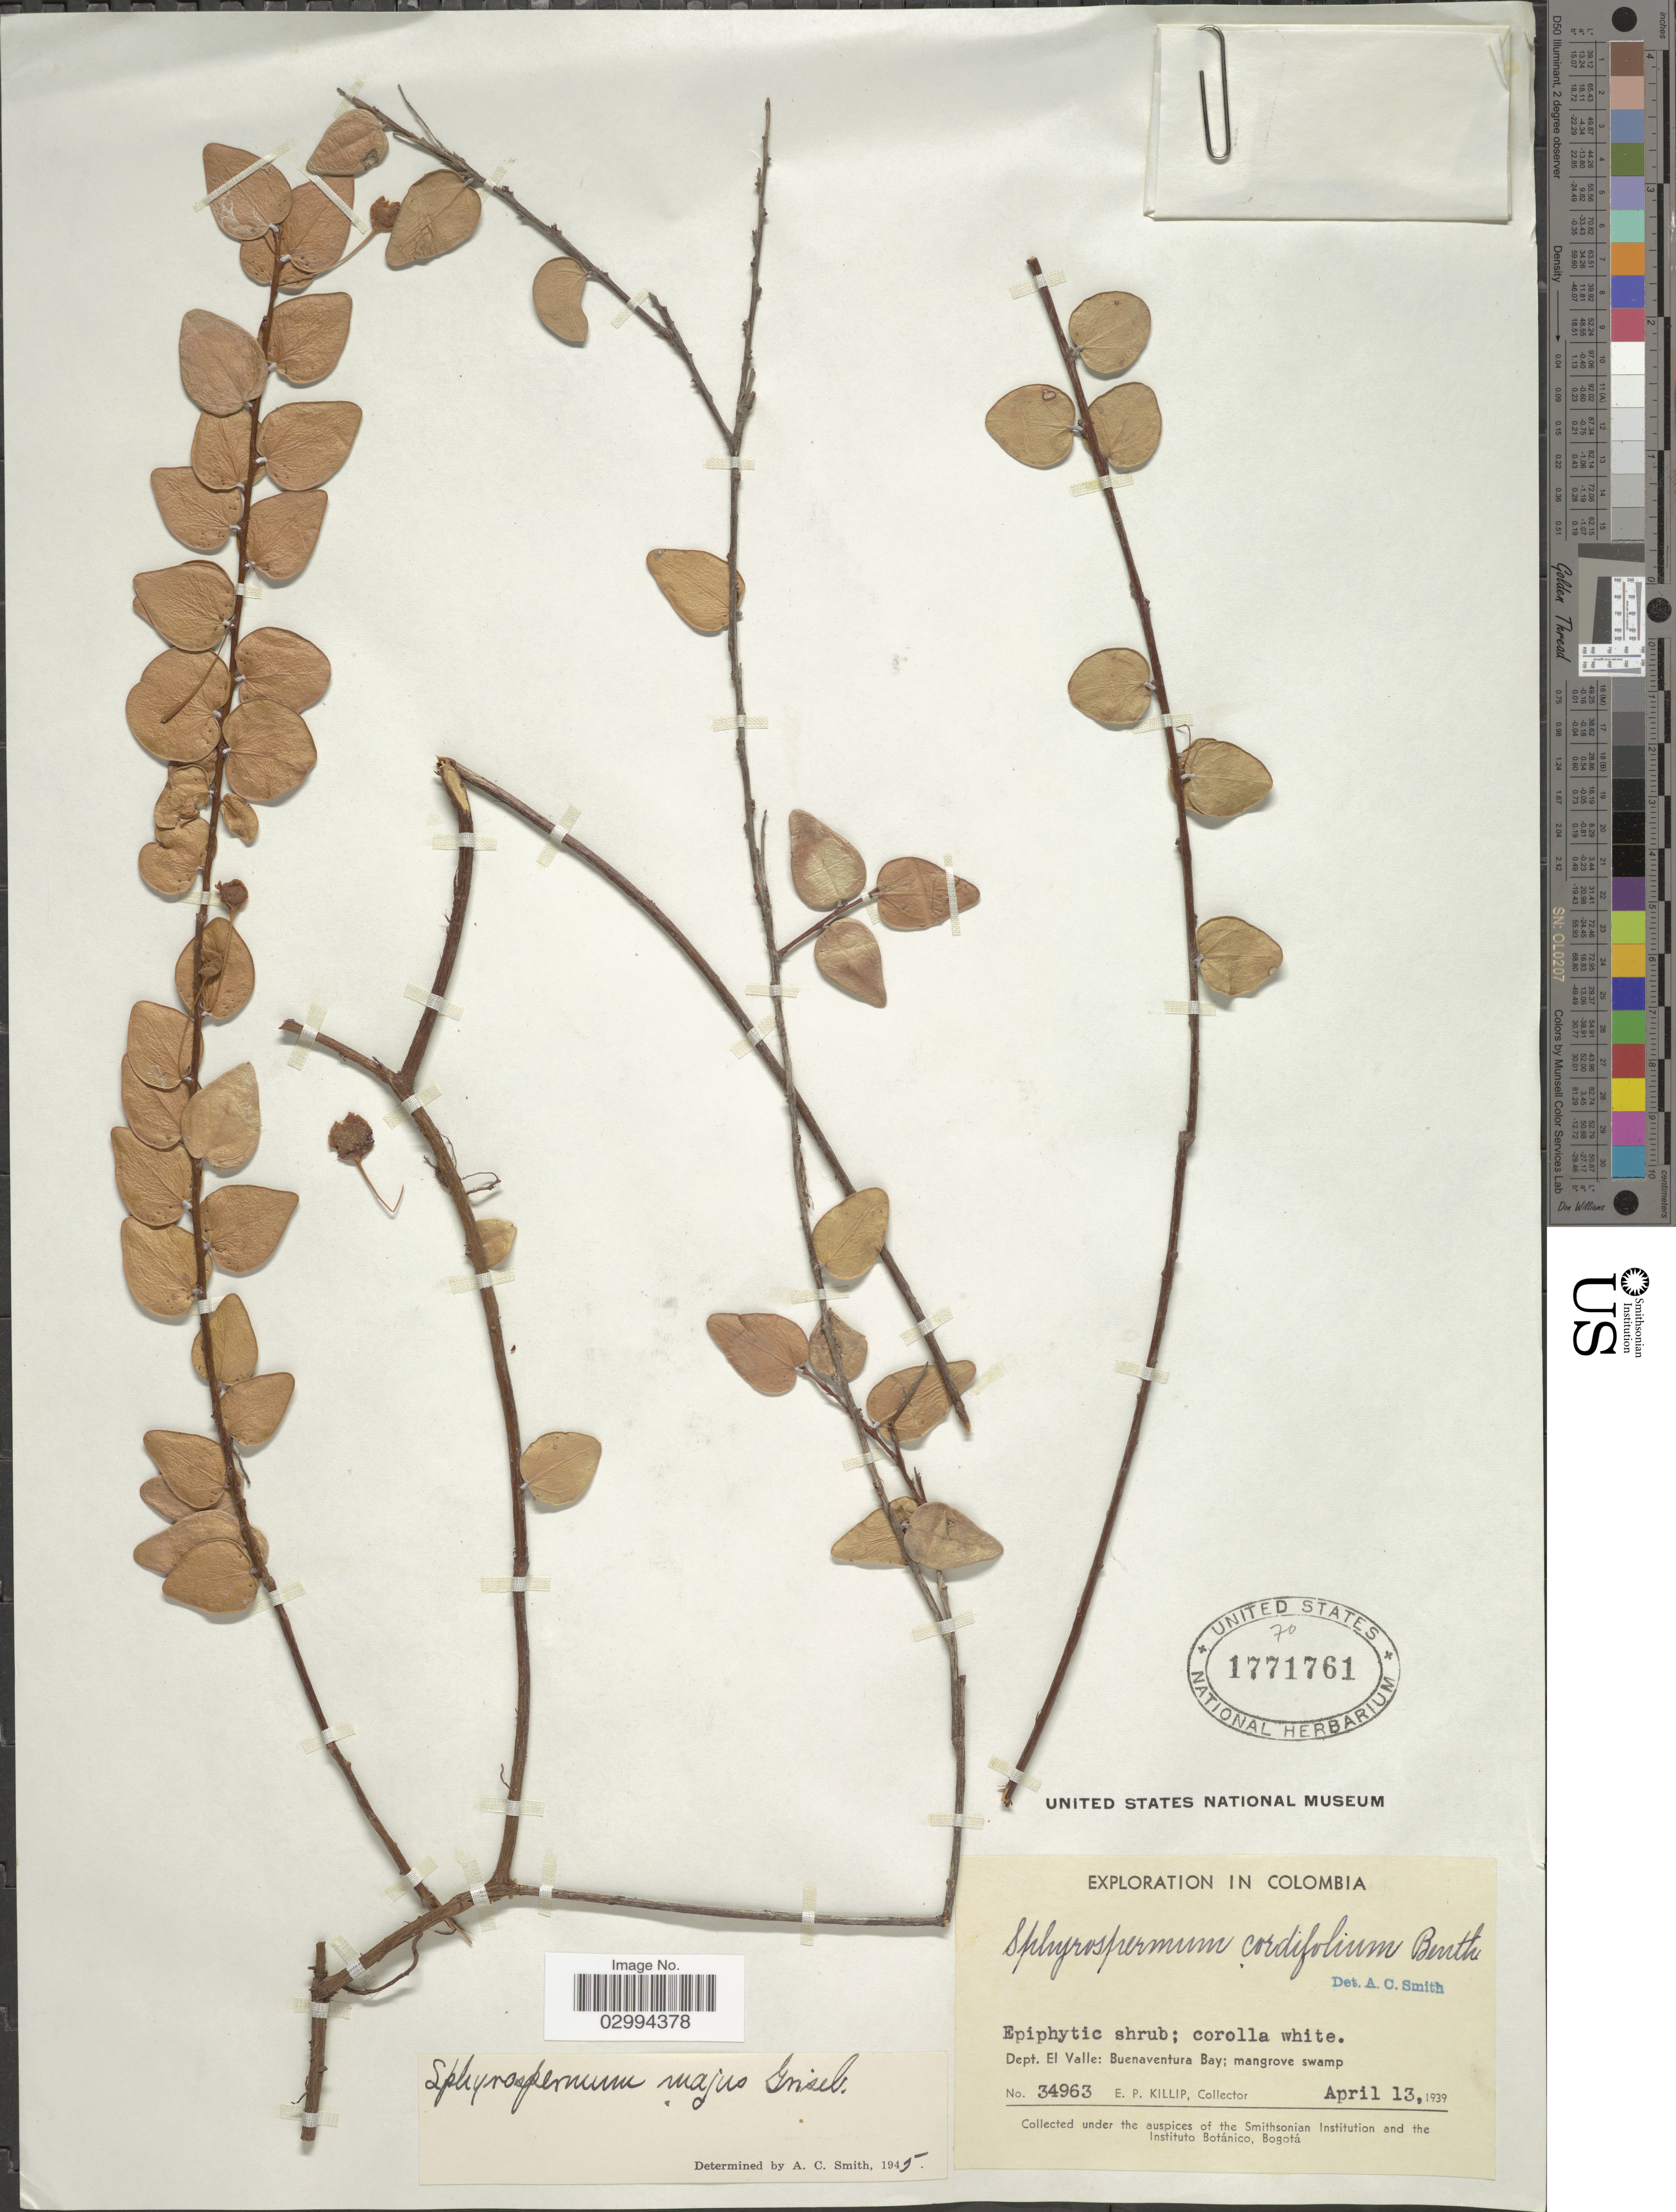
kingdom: Plantae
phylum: Tracheophyta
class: Magnoliopsida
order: Ericales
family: Ericaceae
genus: Sphyrospermum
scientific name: Sphyrospermum majus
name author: Griseb.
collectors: E. P. Killip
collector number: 34963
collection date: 1939-04-13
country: Colombia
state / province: Valle del Cauca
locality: Dept. El Valle: Buenaventura Bay.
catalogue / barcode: US 1771761